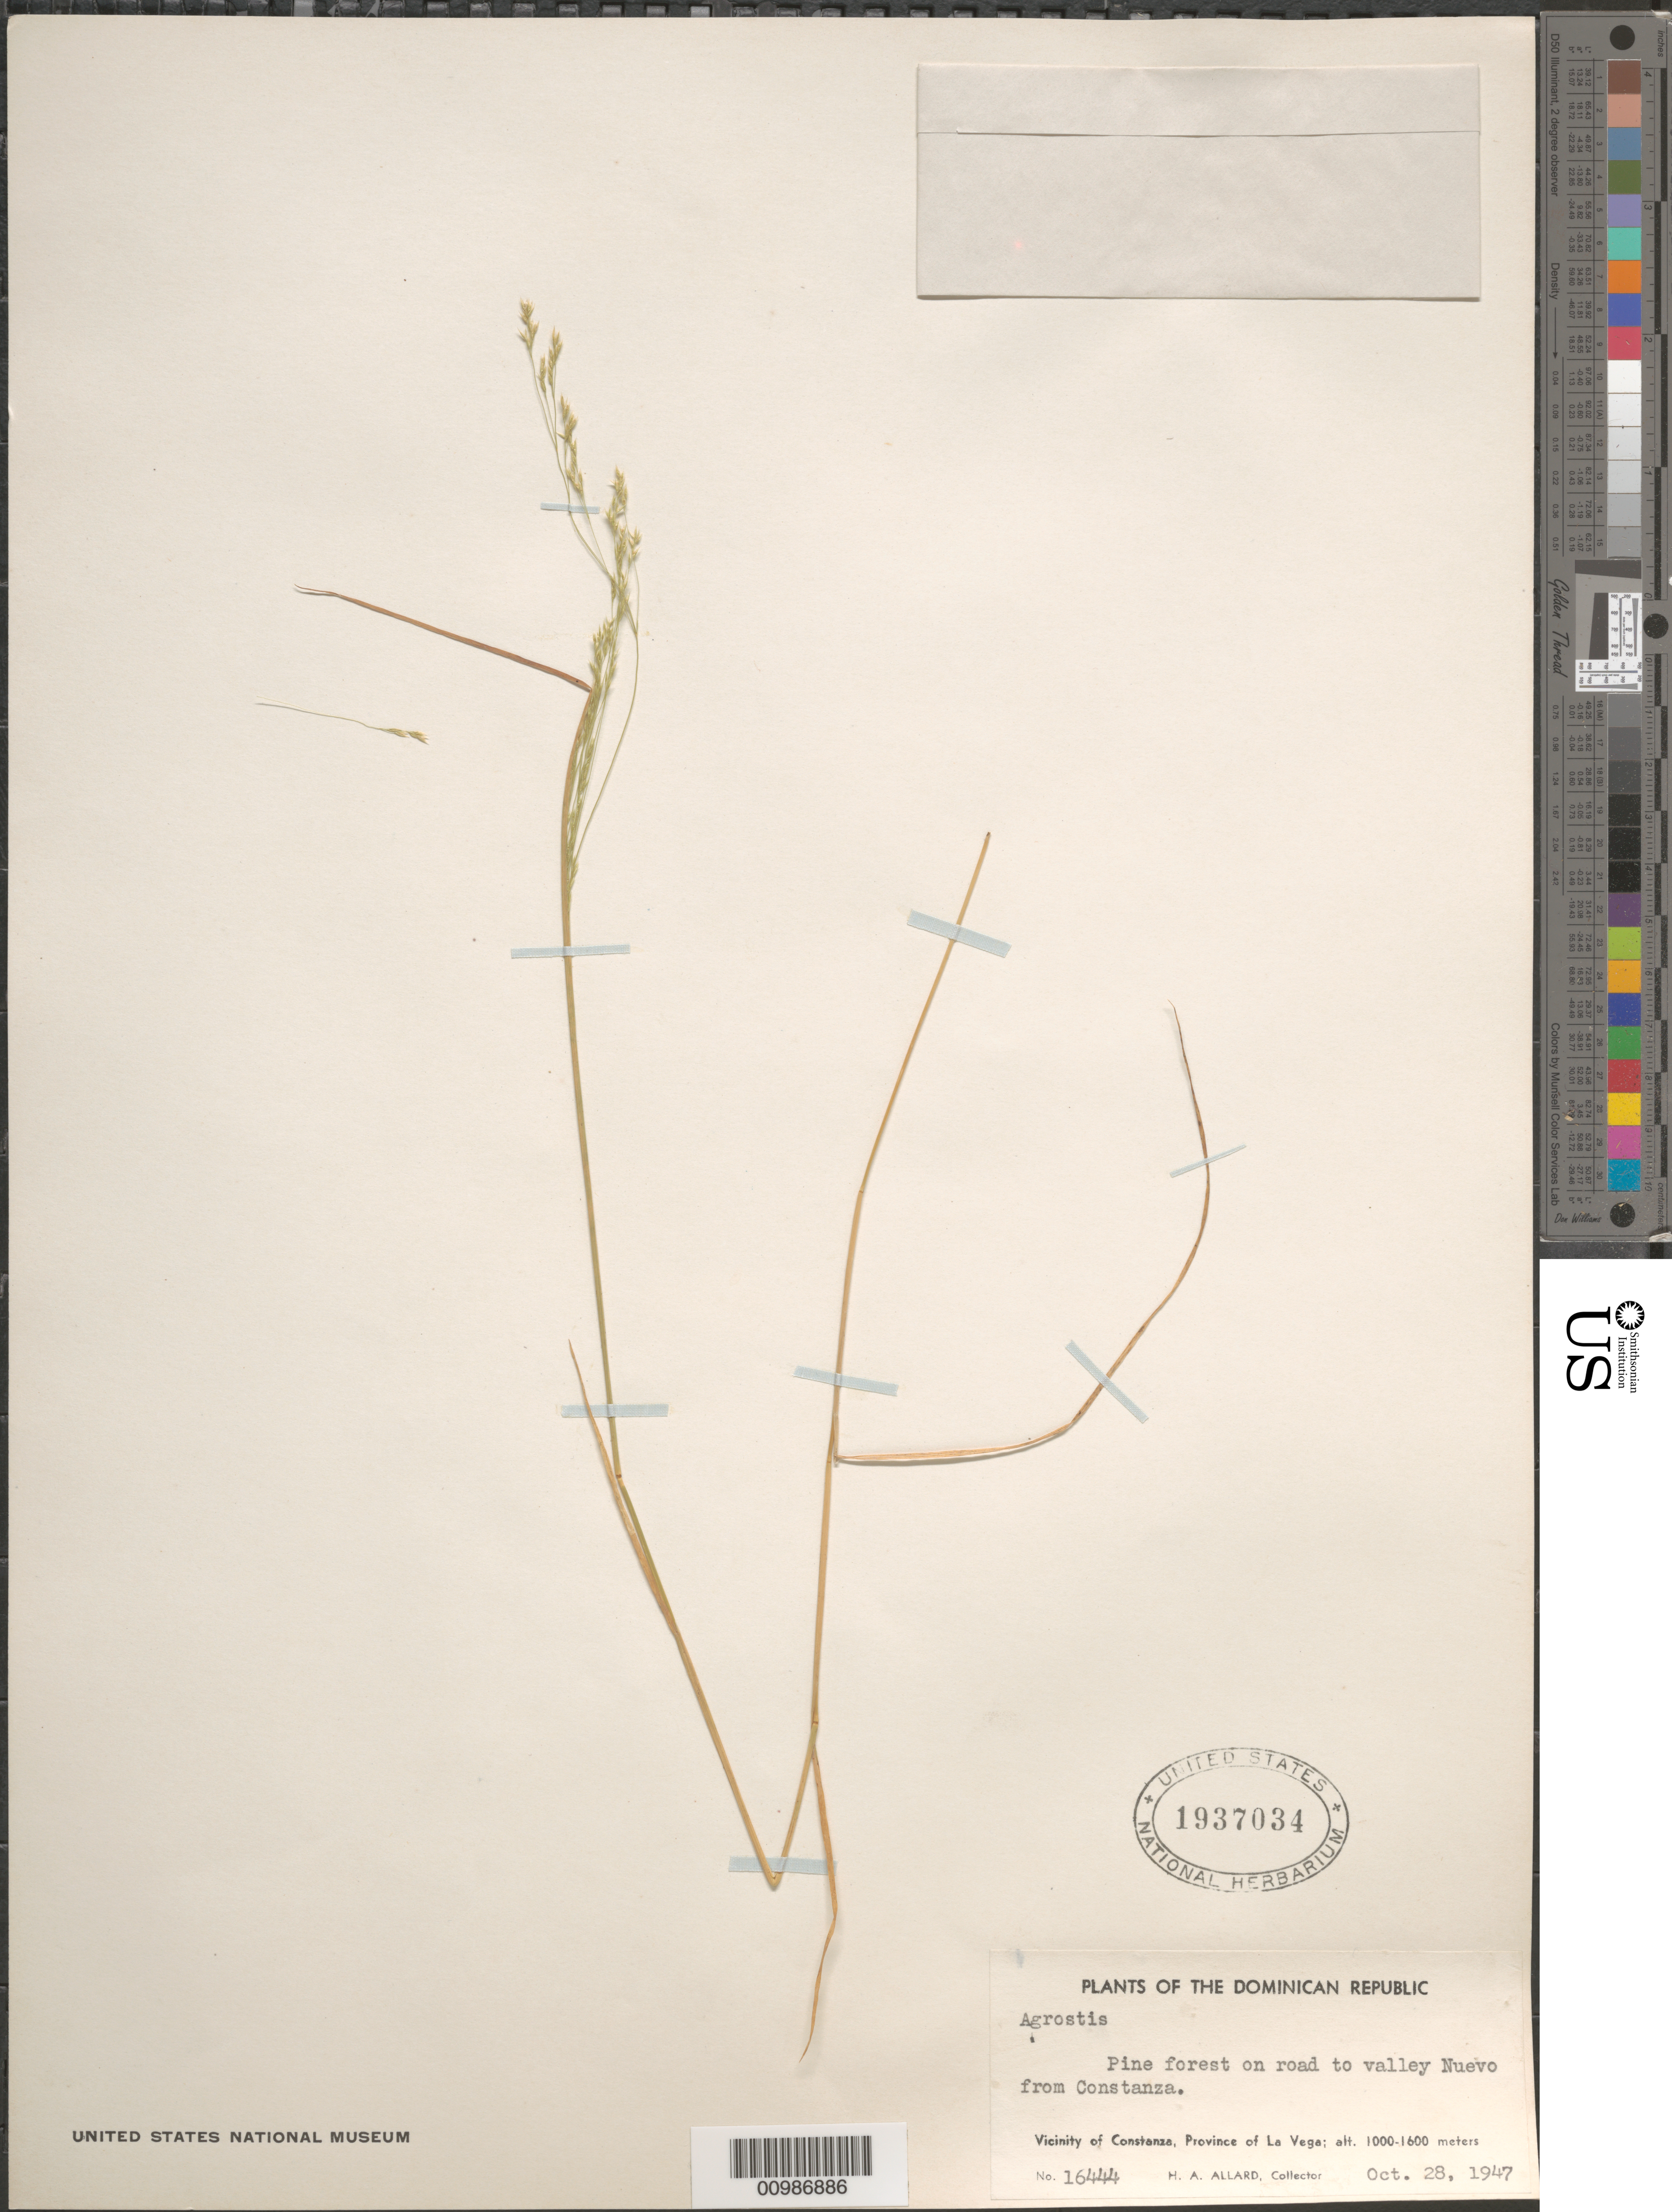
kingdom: Plantae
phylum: Tracheophyta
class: Liliopsida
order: Poales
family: Poaceae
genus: Agrostis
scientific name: Agrostis hyemalis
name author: (Walter) Britton et al.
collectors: H. A. Allard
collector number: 16444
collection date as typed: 28 Oct 1947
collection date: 1947-10-28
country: Dominican Republic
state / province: La Vega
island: Hispaniola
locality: Valley Nuevo from Constanza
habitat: pine forest on road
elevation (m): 1000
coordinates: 0 N, 0 E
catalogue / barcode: US 1937034